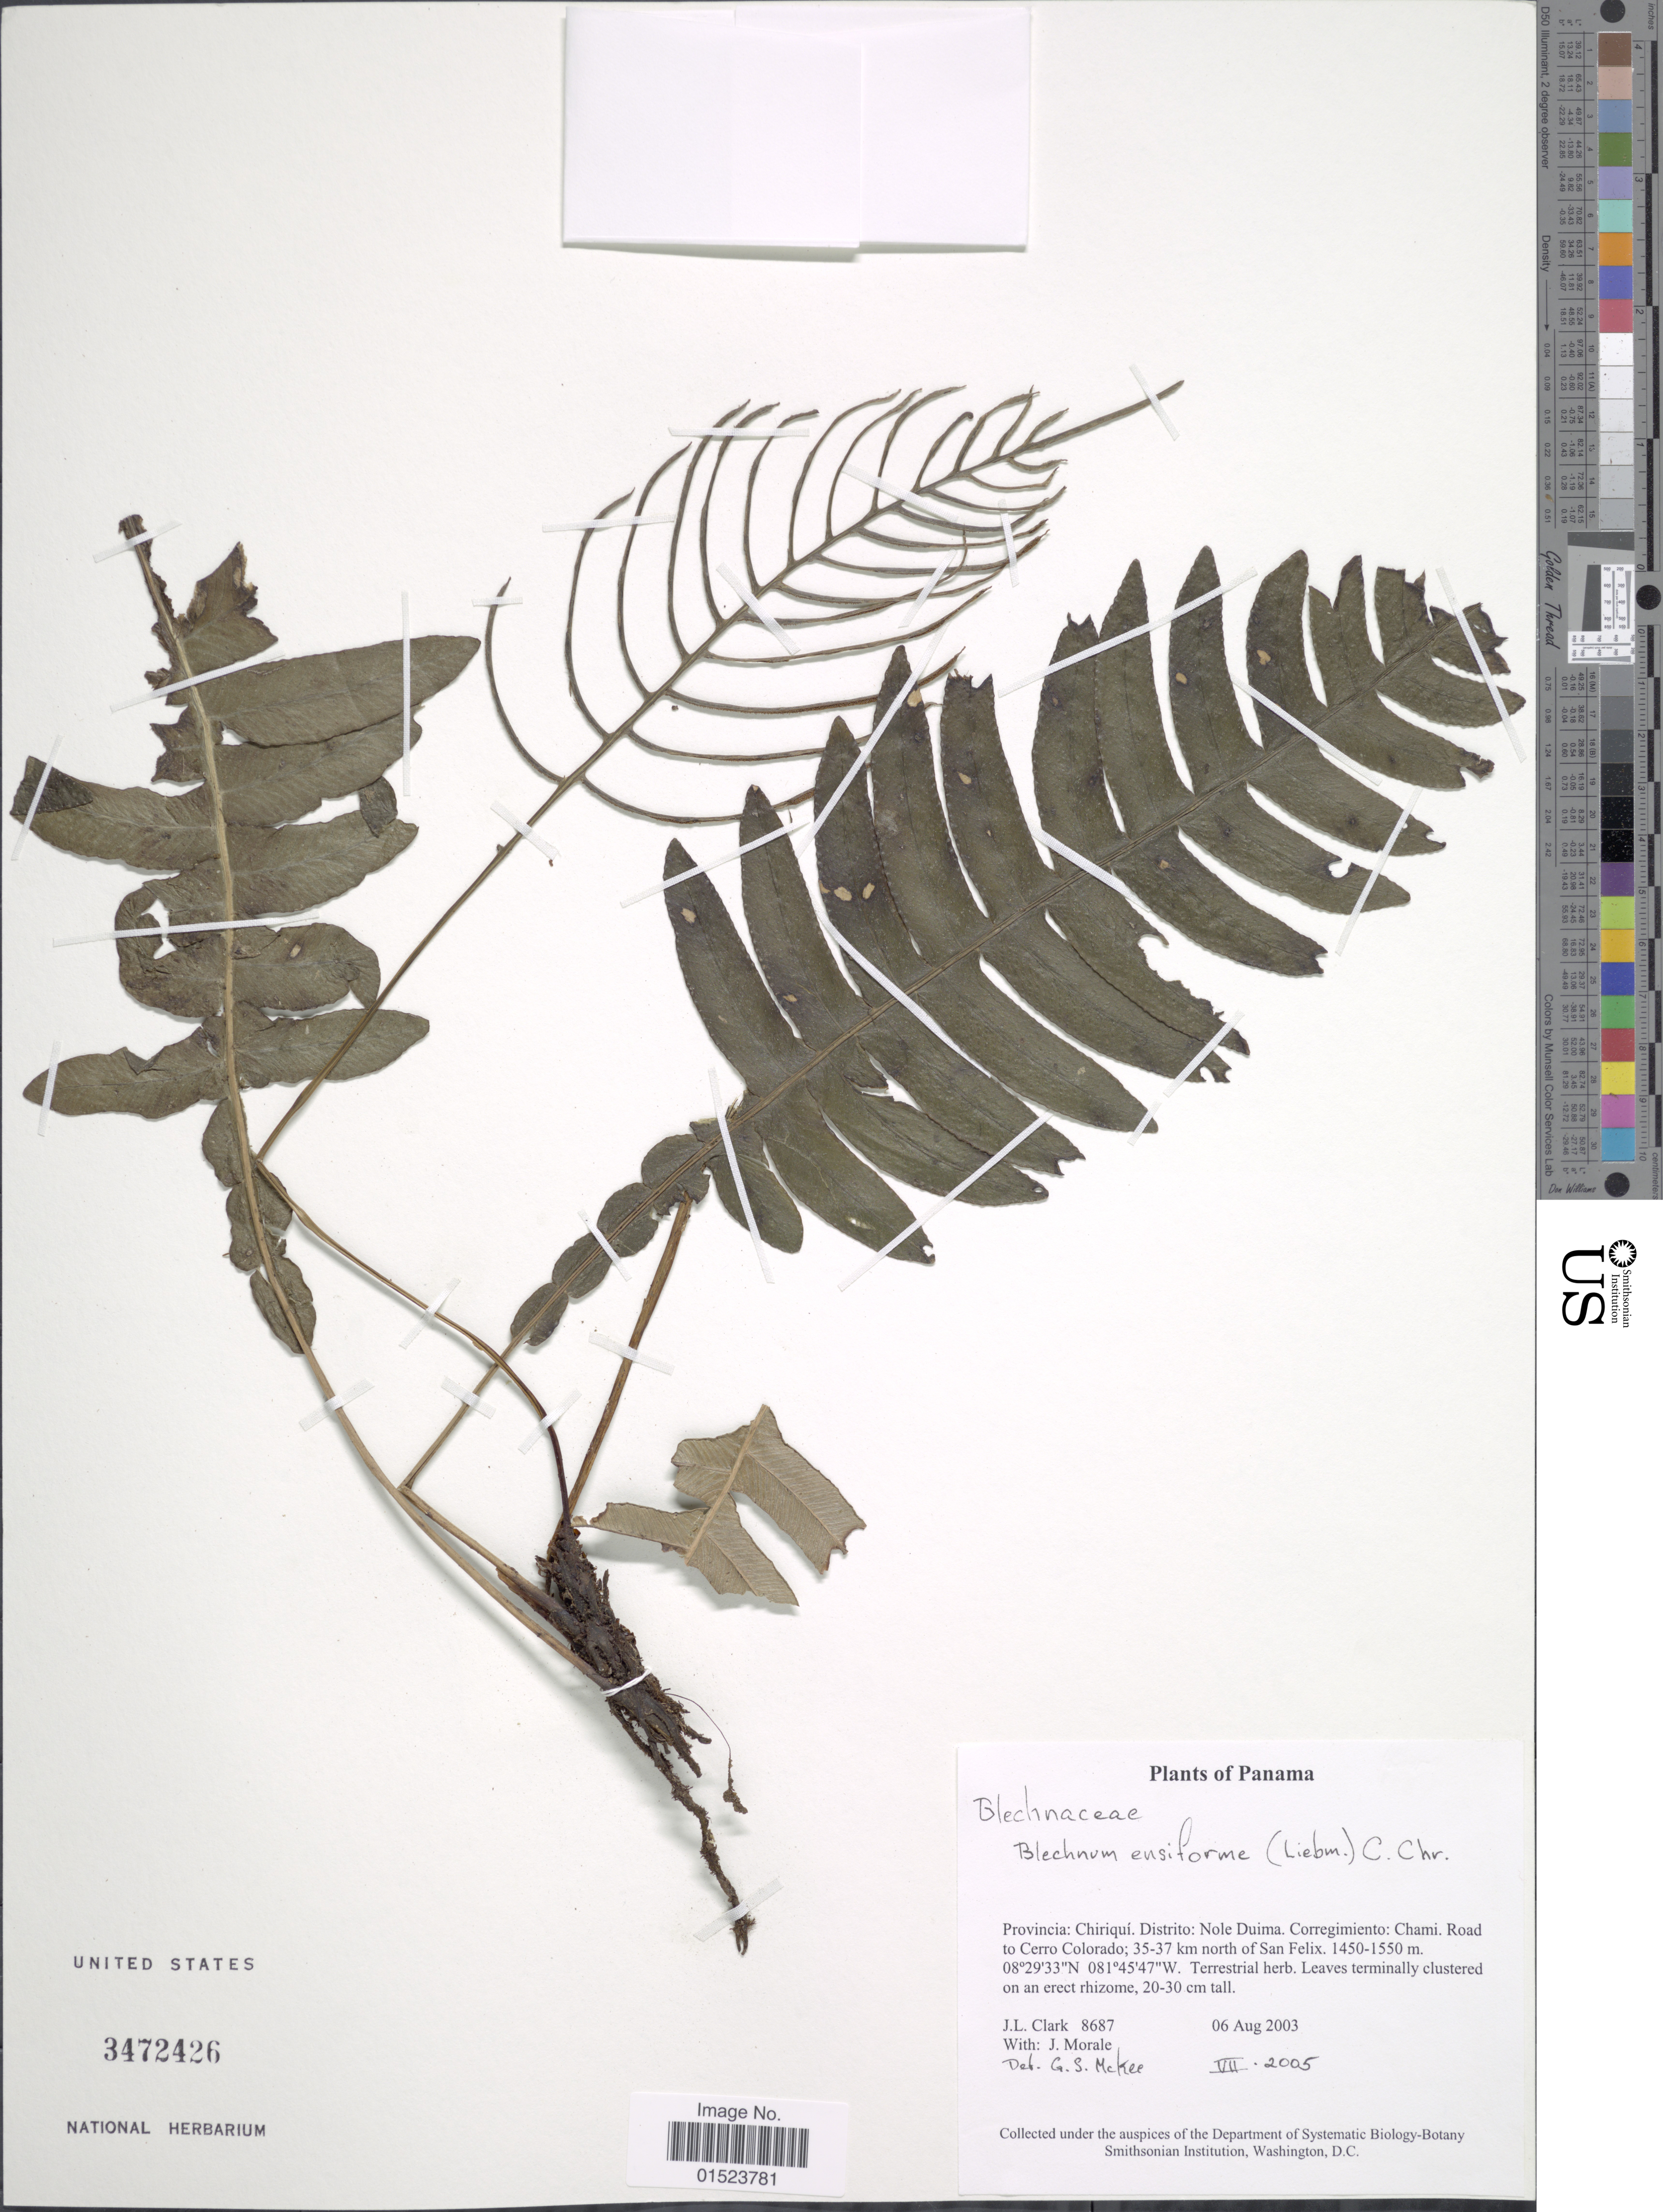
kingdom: Plantae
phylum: Tracheophyta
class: Polypodiopsida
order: Polypodiales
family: Blechnaceae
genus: Blechnum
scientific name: Blechnum ensiforme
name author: (Liebm.) C. Chr.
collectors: J. L. Clark & J. Morale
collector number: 8687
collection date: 2003-08-06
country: Panama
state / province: Chiriqui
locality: Distrito: Nole Duima. Corregimiento: Chami. Road to Cerro Colorado; 35-37 km north of San Felix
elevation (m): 1450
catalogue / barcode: US 3472426